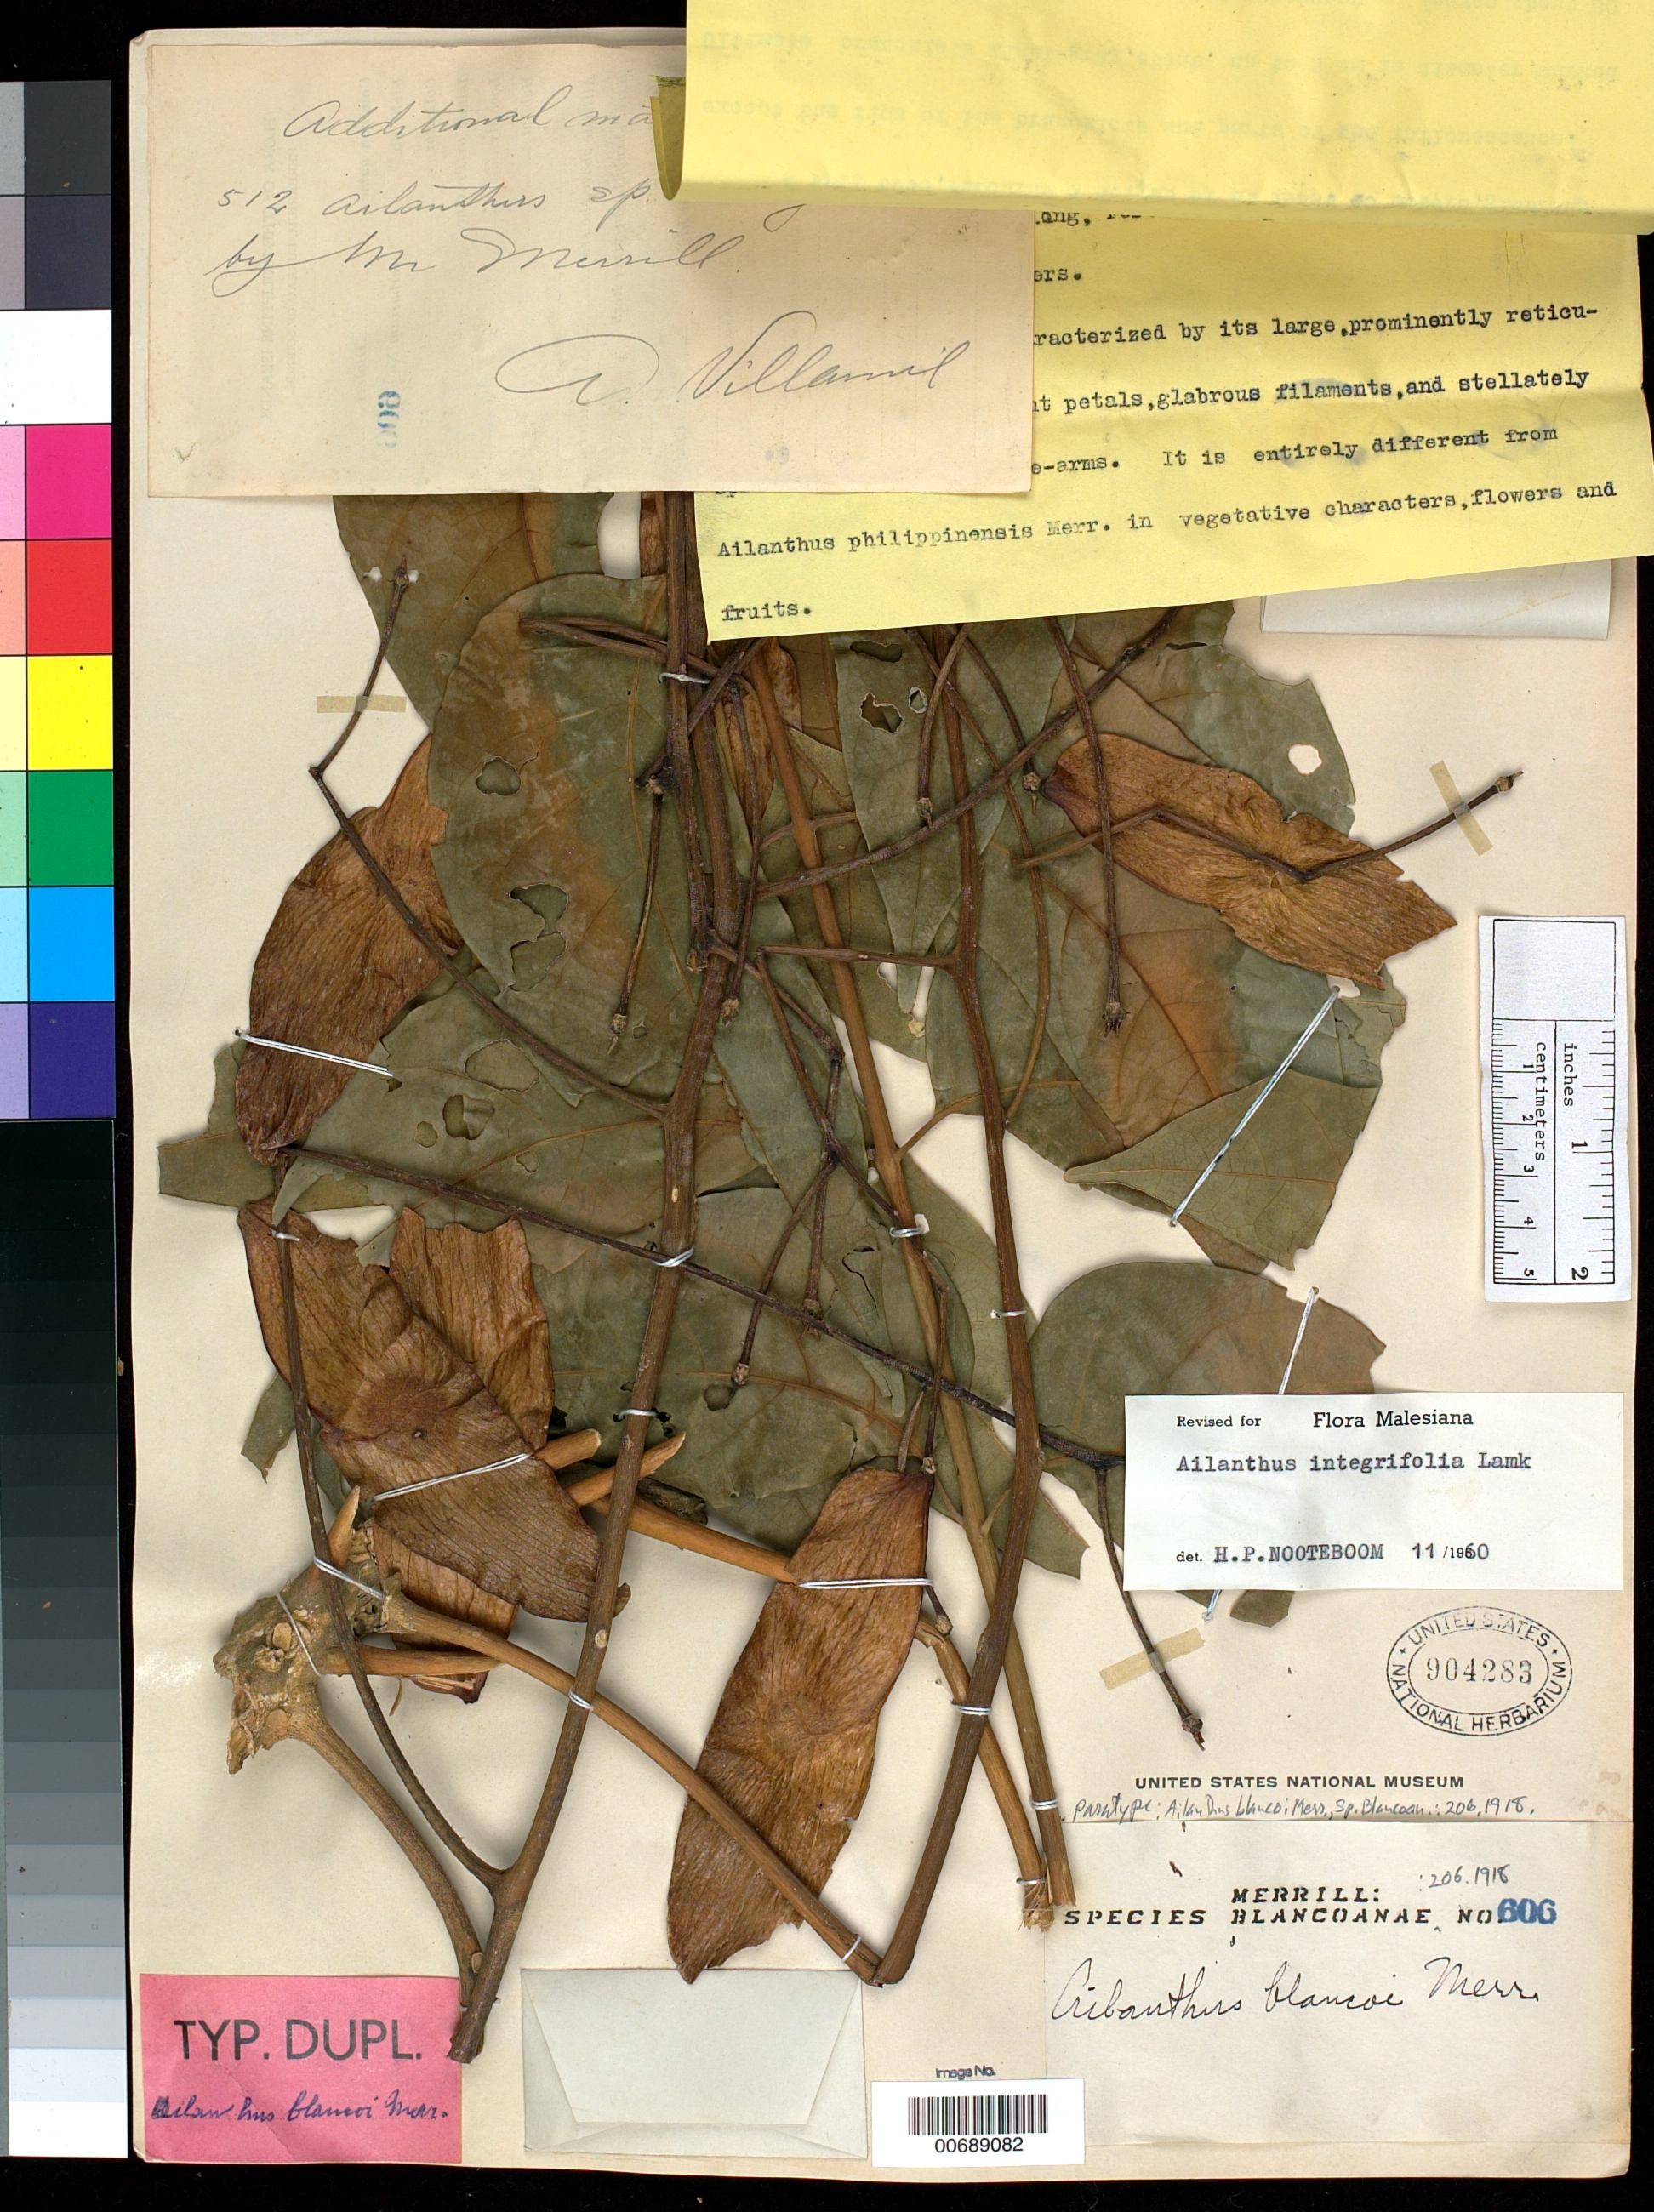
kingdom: Plantae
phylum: Tracheophyta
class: Magnoliopsida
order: Sapindales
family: Simaroubaceae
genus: Ailanthus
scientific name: Ailanthus integrifolia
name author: Lam.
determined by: Nooteboom, H. P.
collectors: A. Villamil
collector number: Sp. Blancoan. 0606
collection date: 1914-04-13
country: Philippines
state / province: Calabarzon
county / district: Laguna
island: Luzon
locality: Los Banos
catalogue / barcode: US 904283